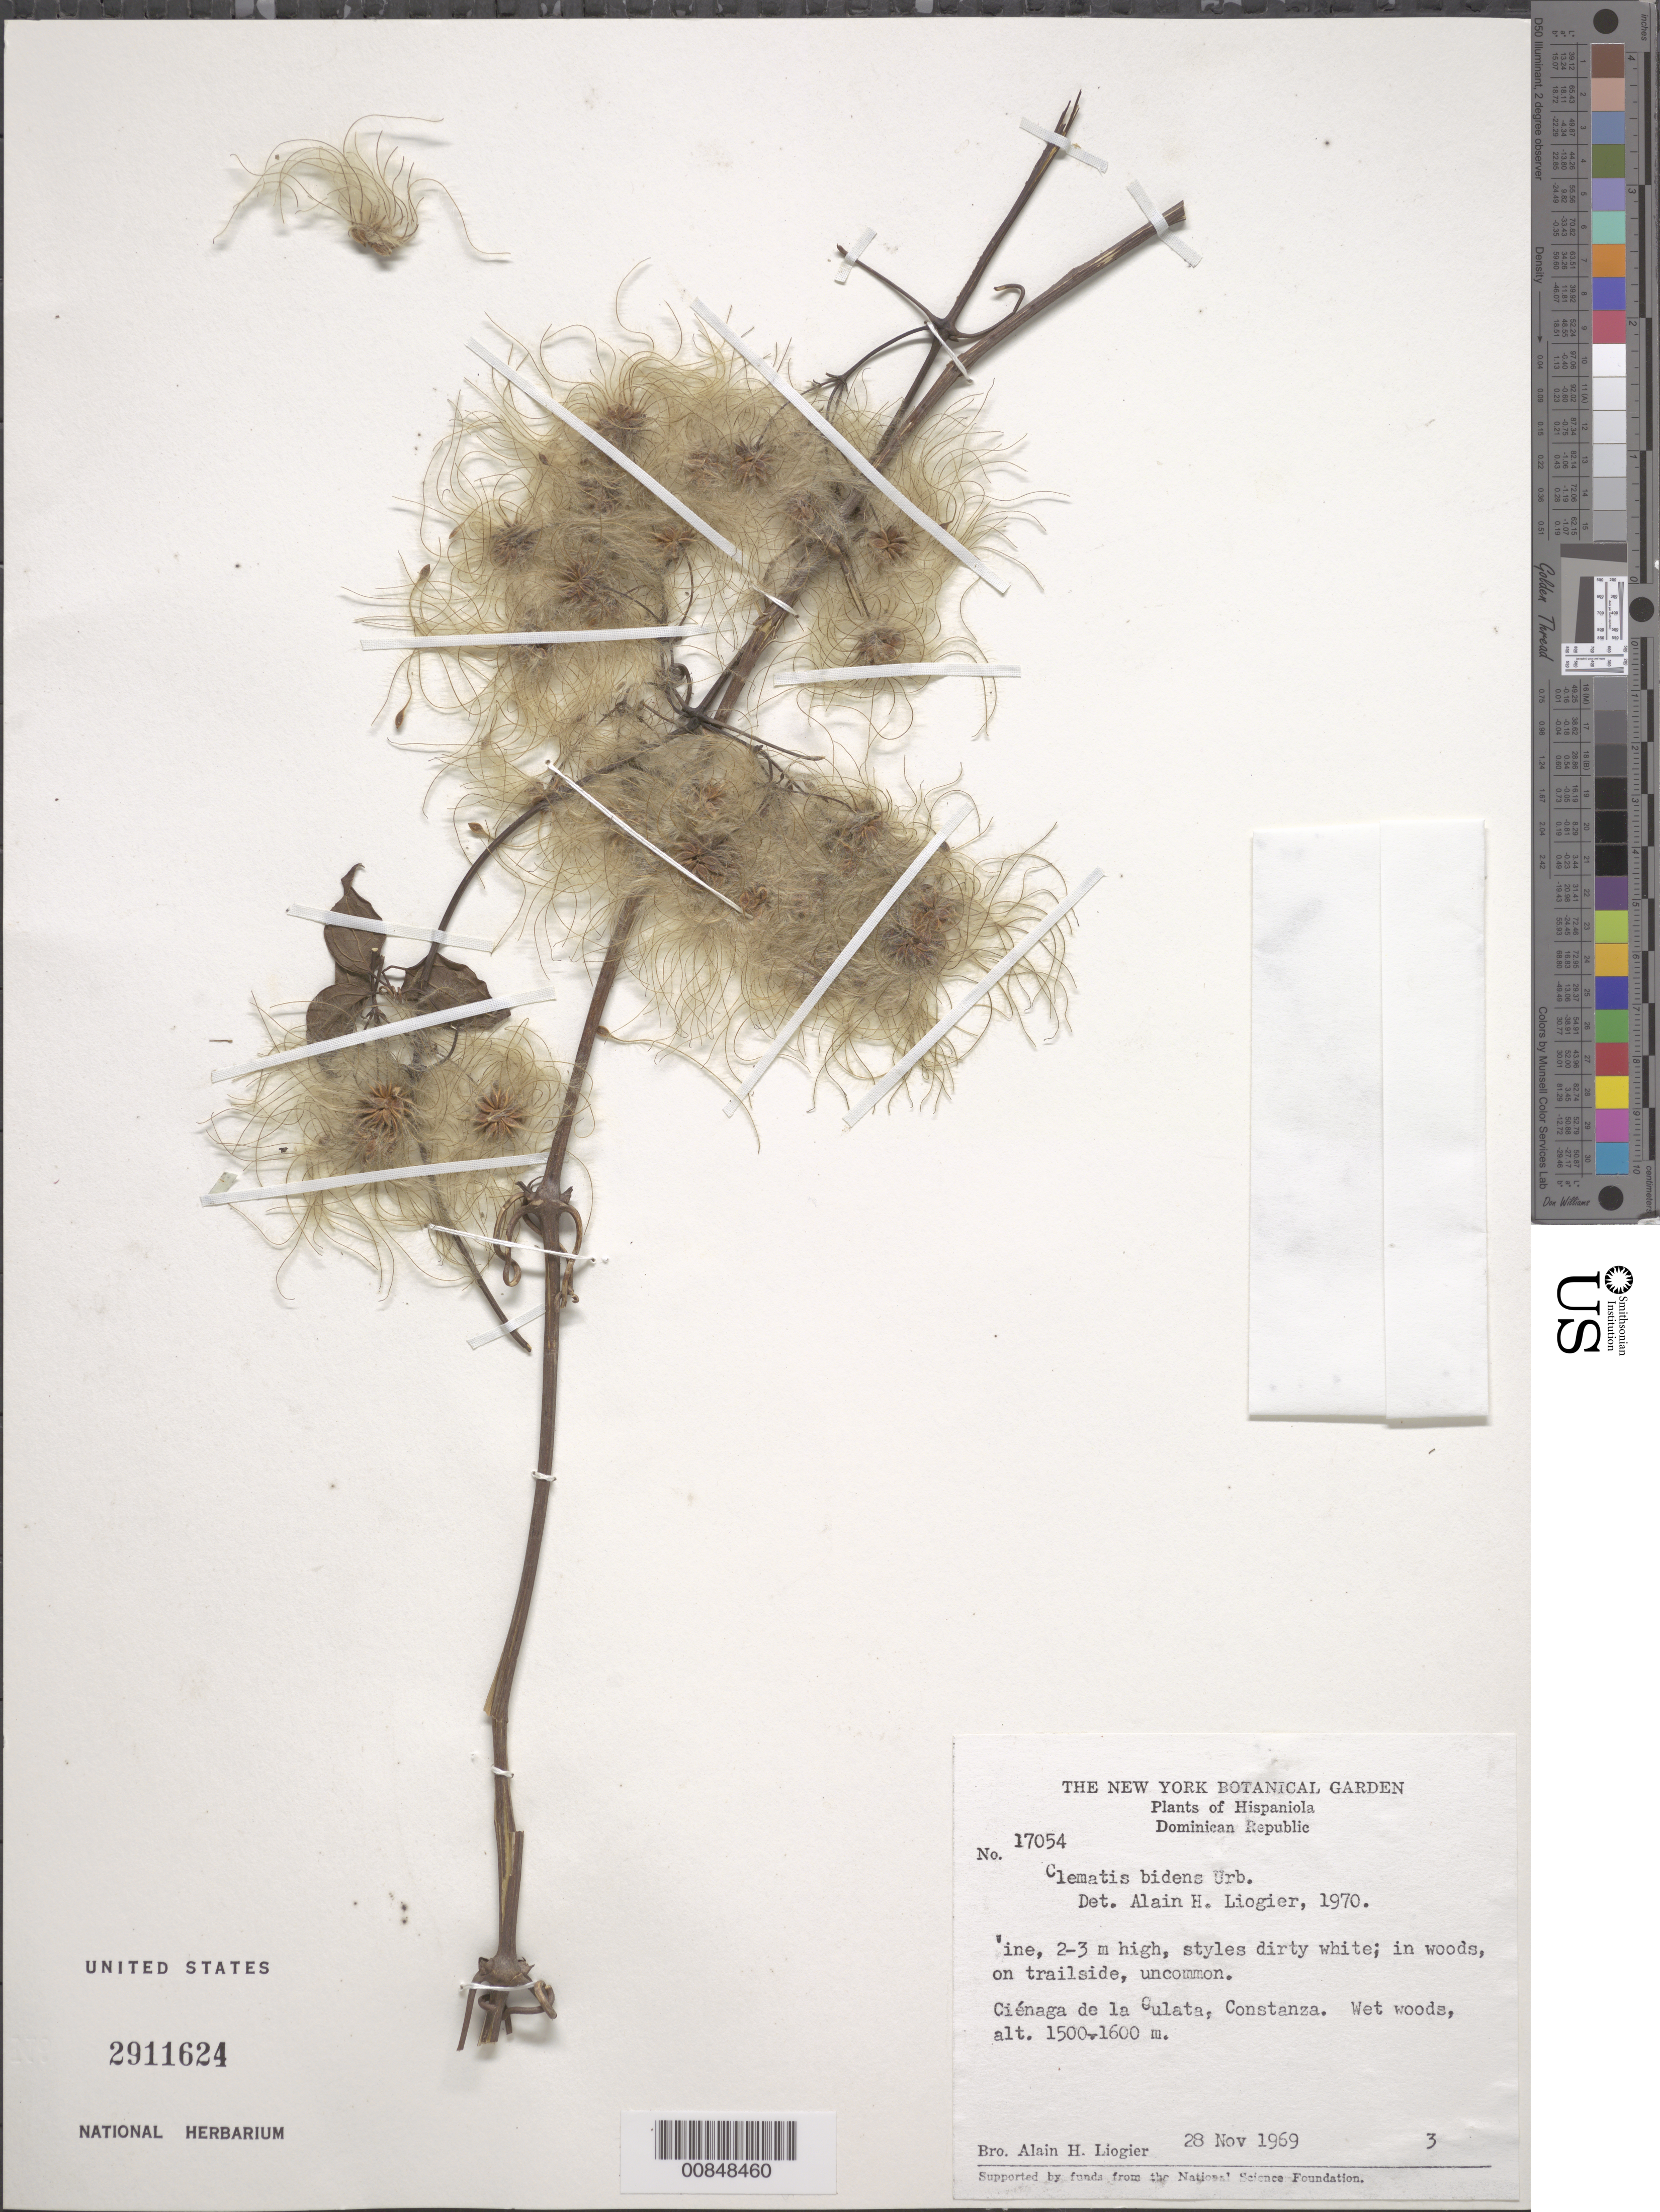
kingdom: Plantae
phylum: Tracheophyta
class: Magnoliopsida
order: Ranunculales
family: Ranunculaceae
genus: Clematis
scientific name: Clematis bidens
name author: Urb.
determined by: Liogier, Alain H.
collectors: A. H. Liogier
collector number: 17054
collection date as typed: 28 Nov 1969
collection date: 1969-11-28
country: Dominican Republic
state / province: La Vega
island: Hispaniola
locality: Ciénaga de la Culata, Constanza.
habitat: In woods, on trailside. Wet woods.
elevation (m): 1500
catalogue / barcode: US 2911624